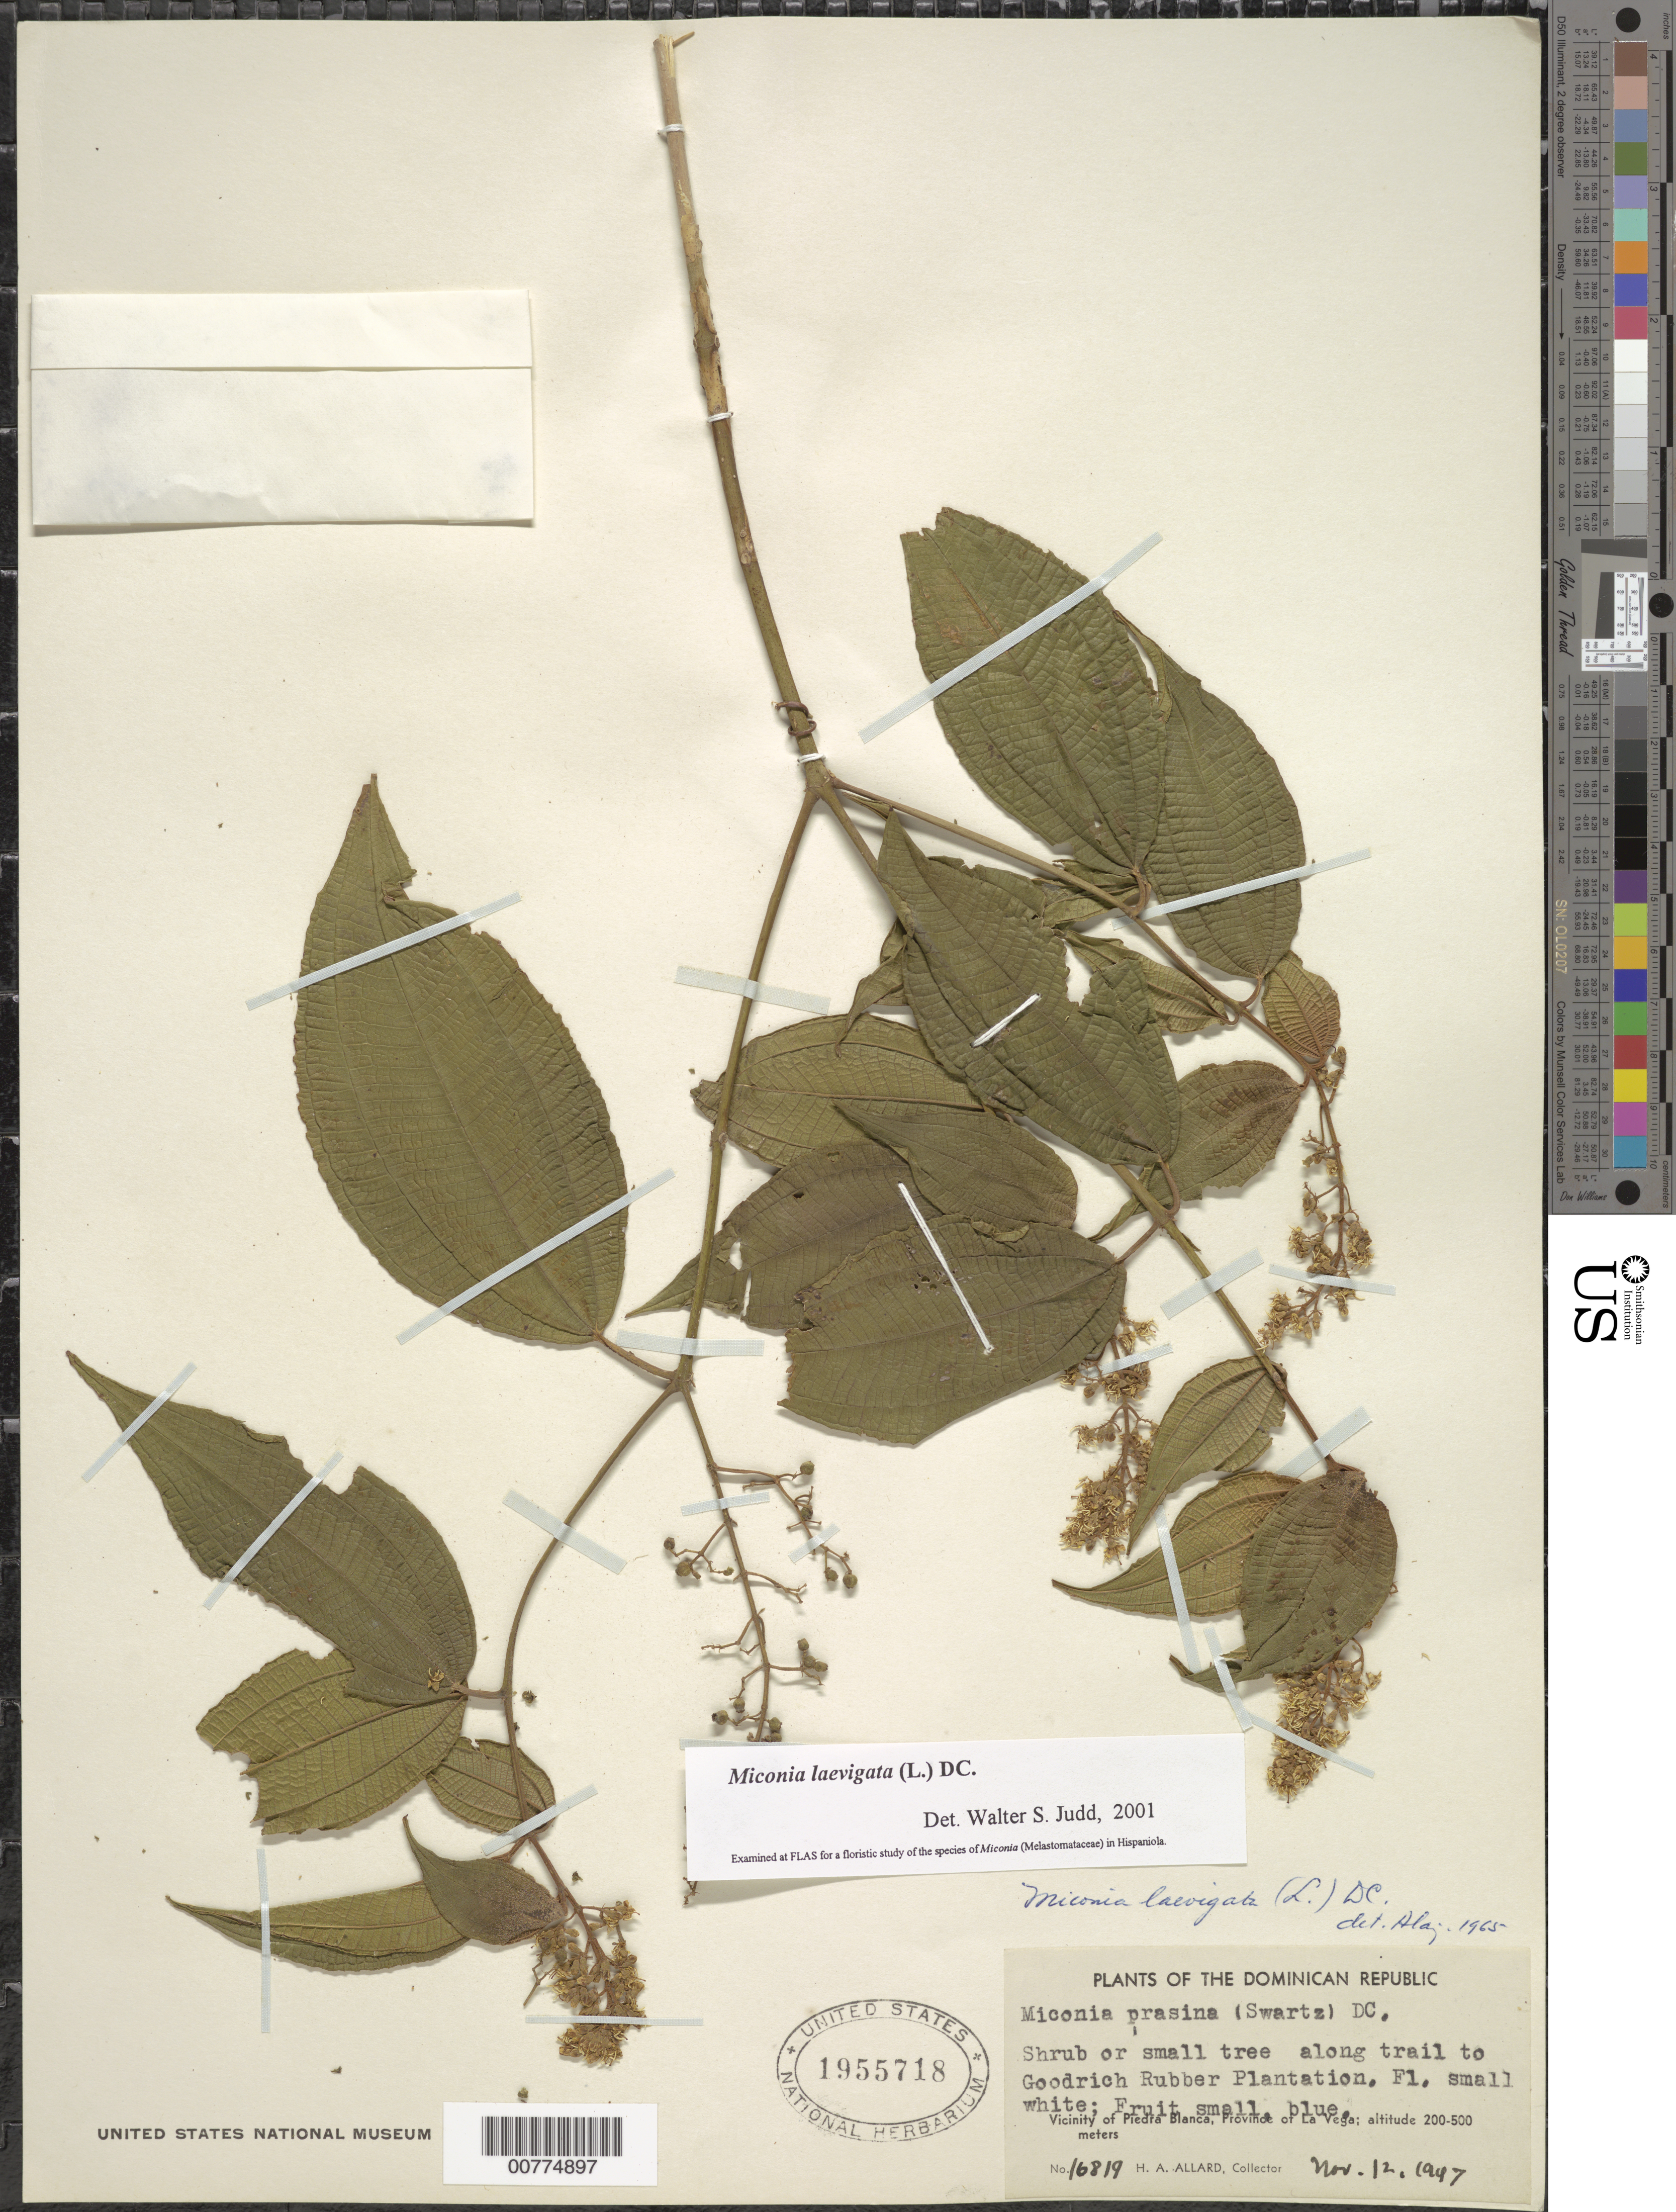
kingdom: Plantae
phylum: Tracheophyta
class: Magnoliopsida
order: Myrtales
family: Melastomataceae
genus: Miconia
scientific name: Miconia laevigata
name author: (L.) D. Don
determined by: Judd, Walter S.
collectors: H. A. Allard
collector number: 16819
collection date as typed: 12 Nov 1947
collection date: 1947-11-12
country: Dominican Republic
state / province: La Vega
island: Hispaniola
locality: Vicinity of Piedra Blanca, along trail to Goodrich Rubber Plantation.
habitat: Along trail.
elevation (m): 200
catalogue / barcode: US 1955718